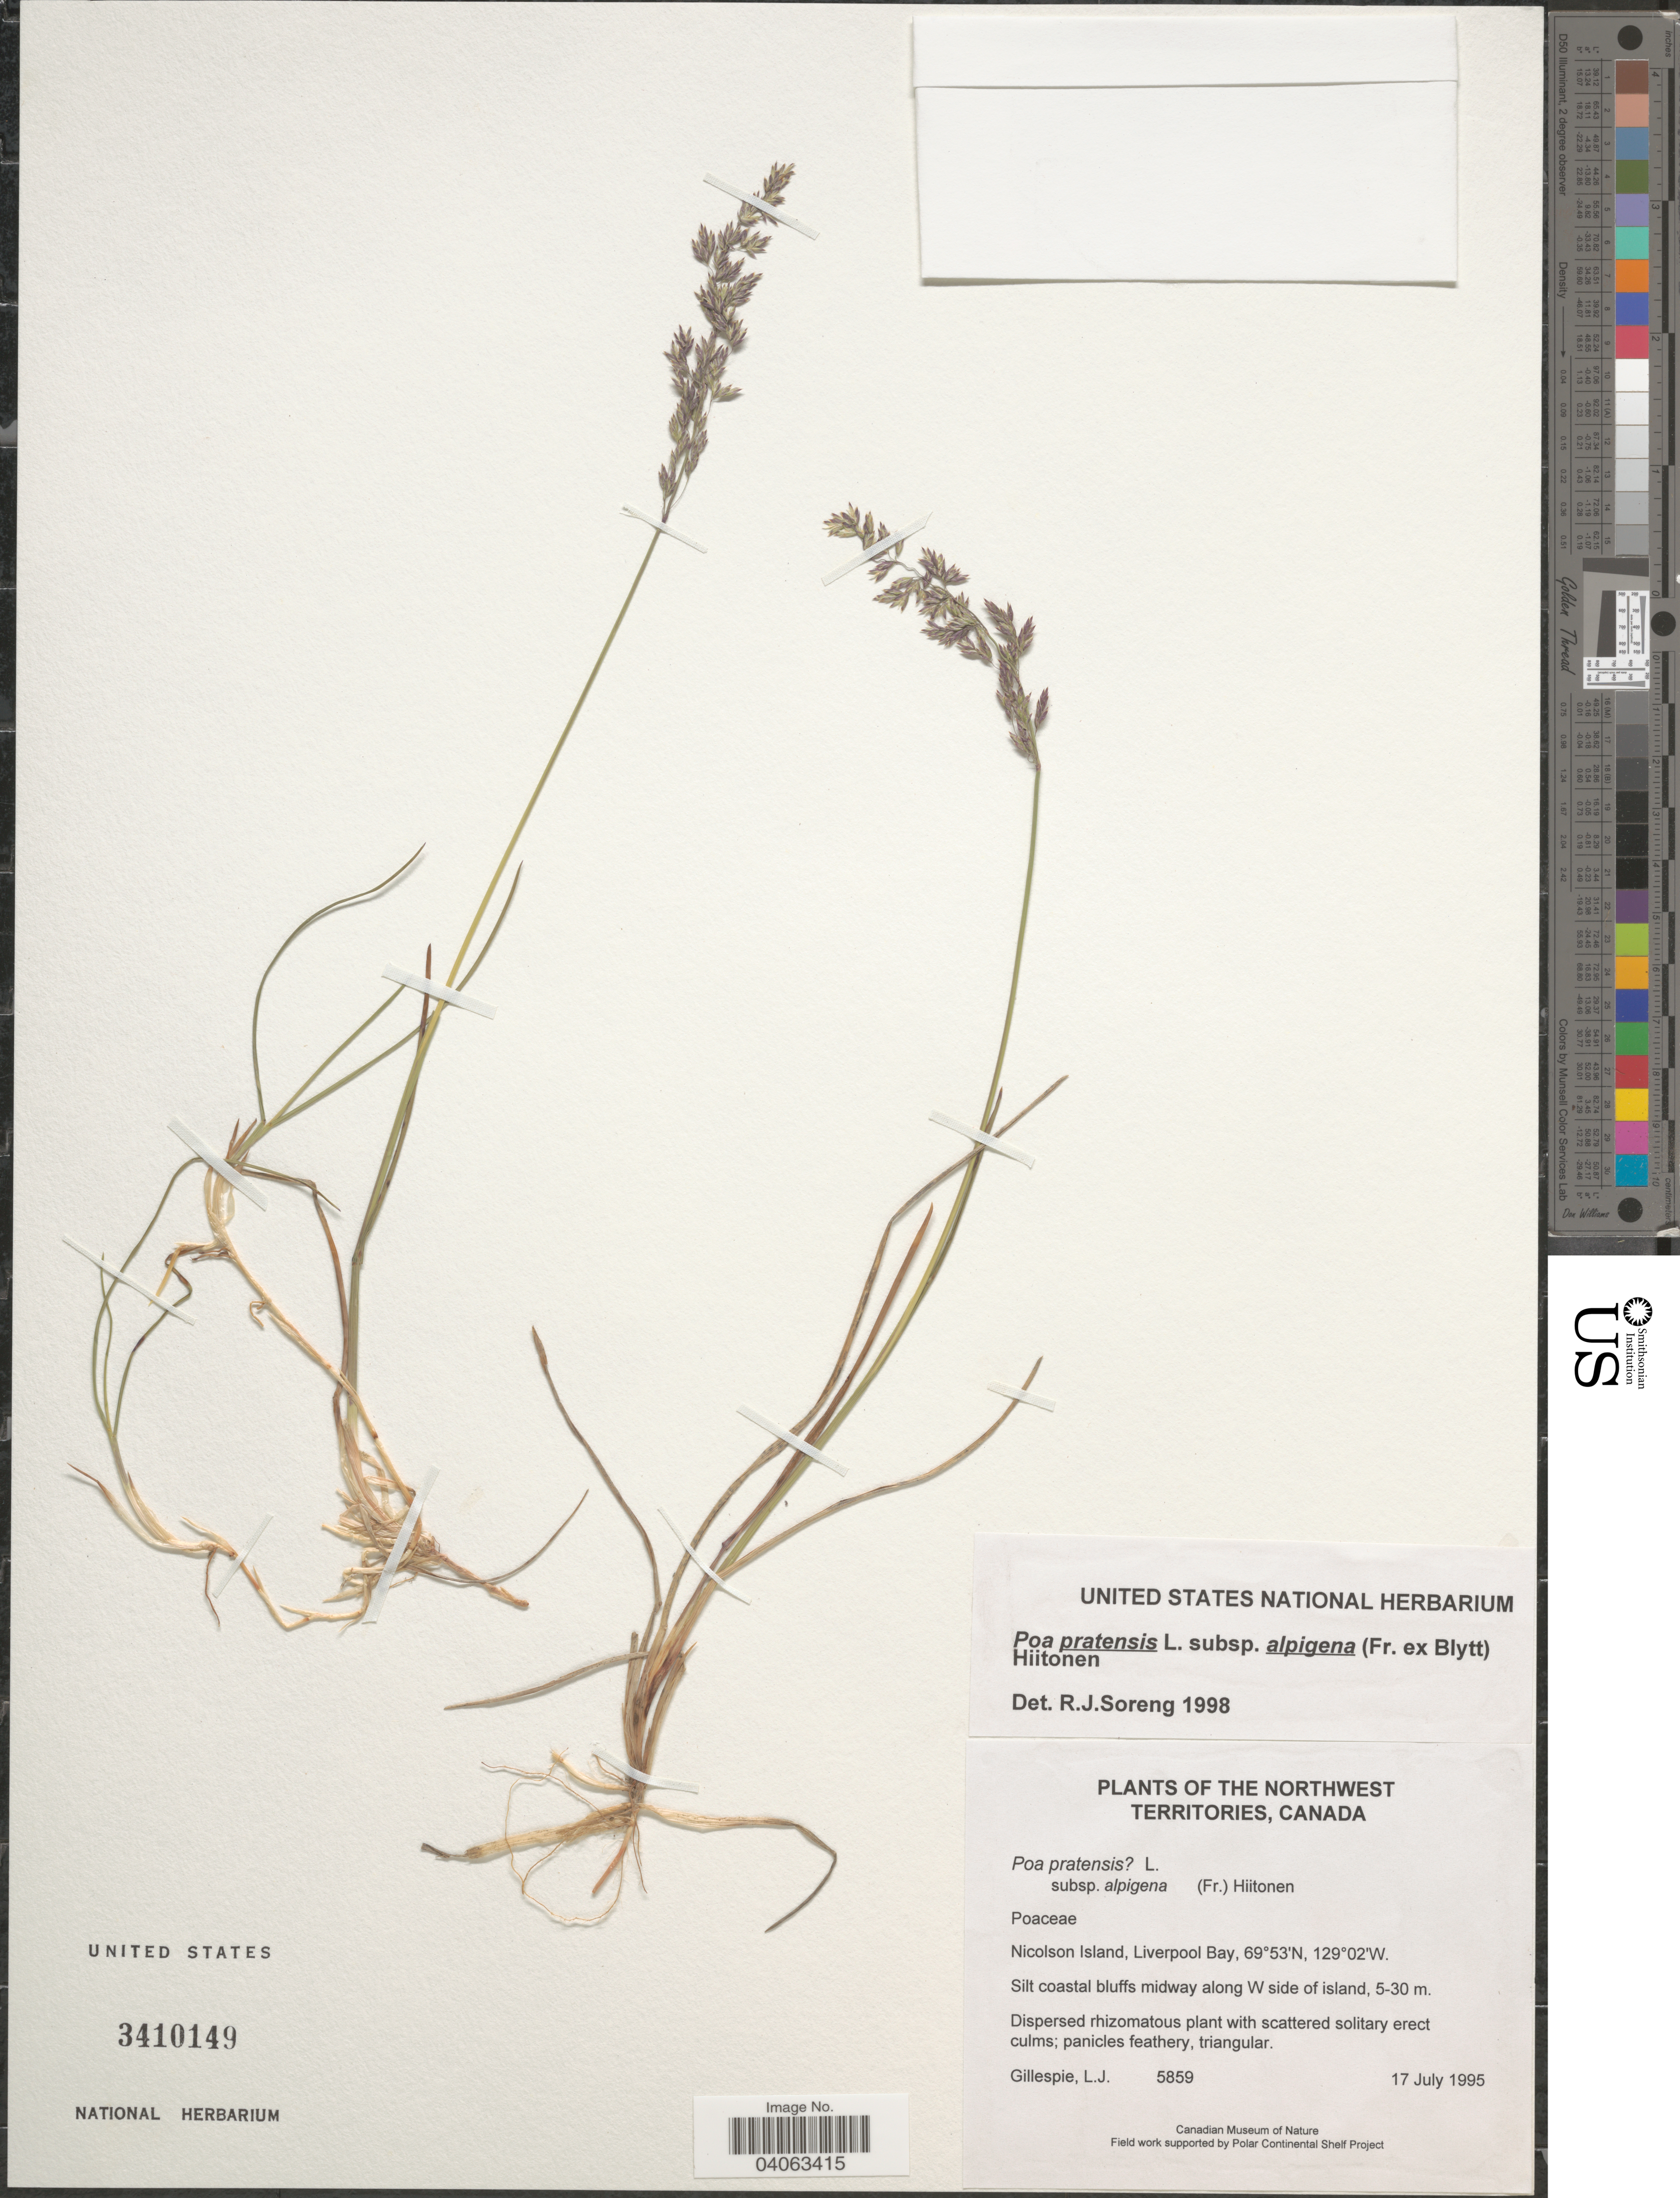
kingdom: Plantae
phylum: Tracheophyta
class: Liliopsida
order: Poales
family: Poaceae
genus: Poa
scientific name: Poa pratensis subsp. alpigena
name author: (Lindm.) Hiitonen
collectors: L. Gillespie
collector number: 5859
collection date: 1995-07-17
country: Canada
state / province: Northwest Territories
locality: Nicolson Island, Liverpool Bay. Silt coastal bluffs midway along W side of island.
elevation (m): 5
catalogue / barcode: US 3410149